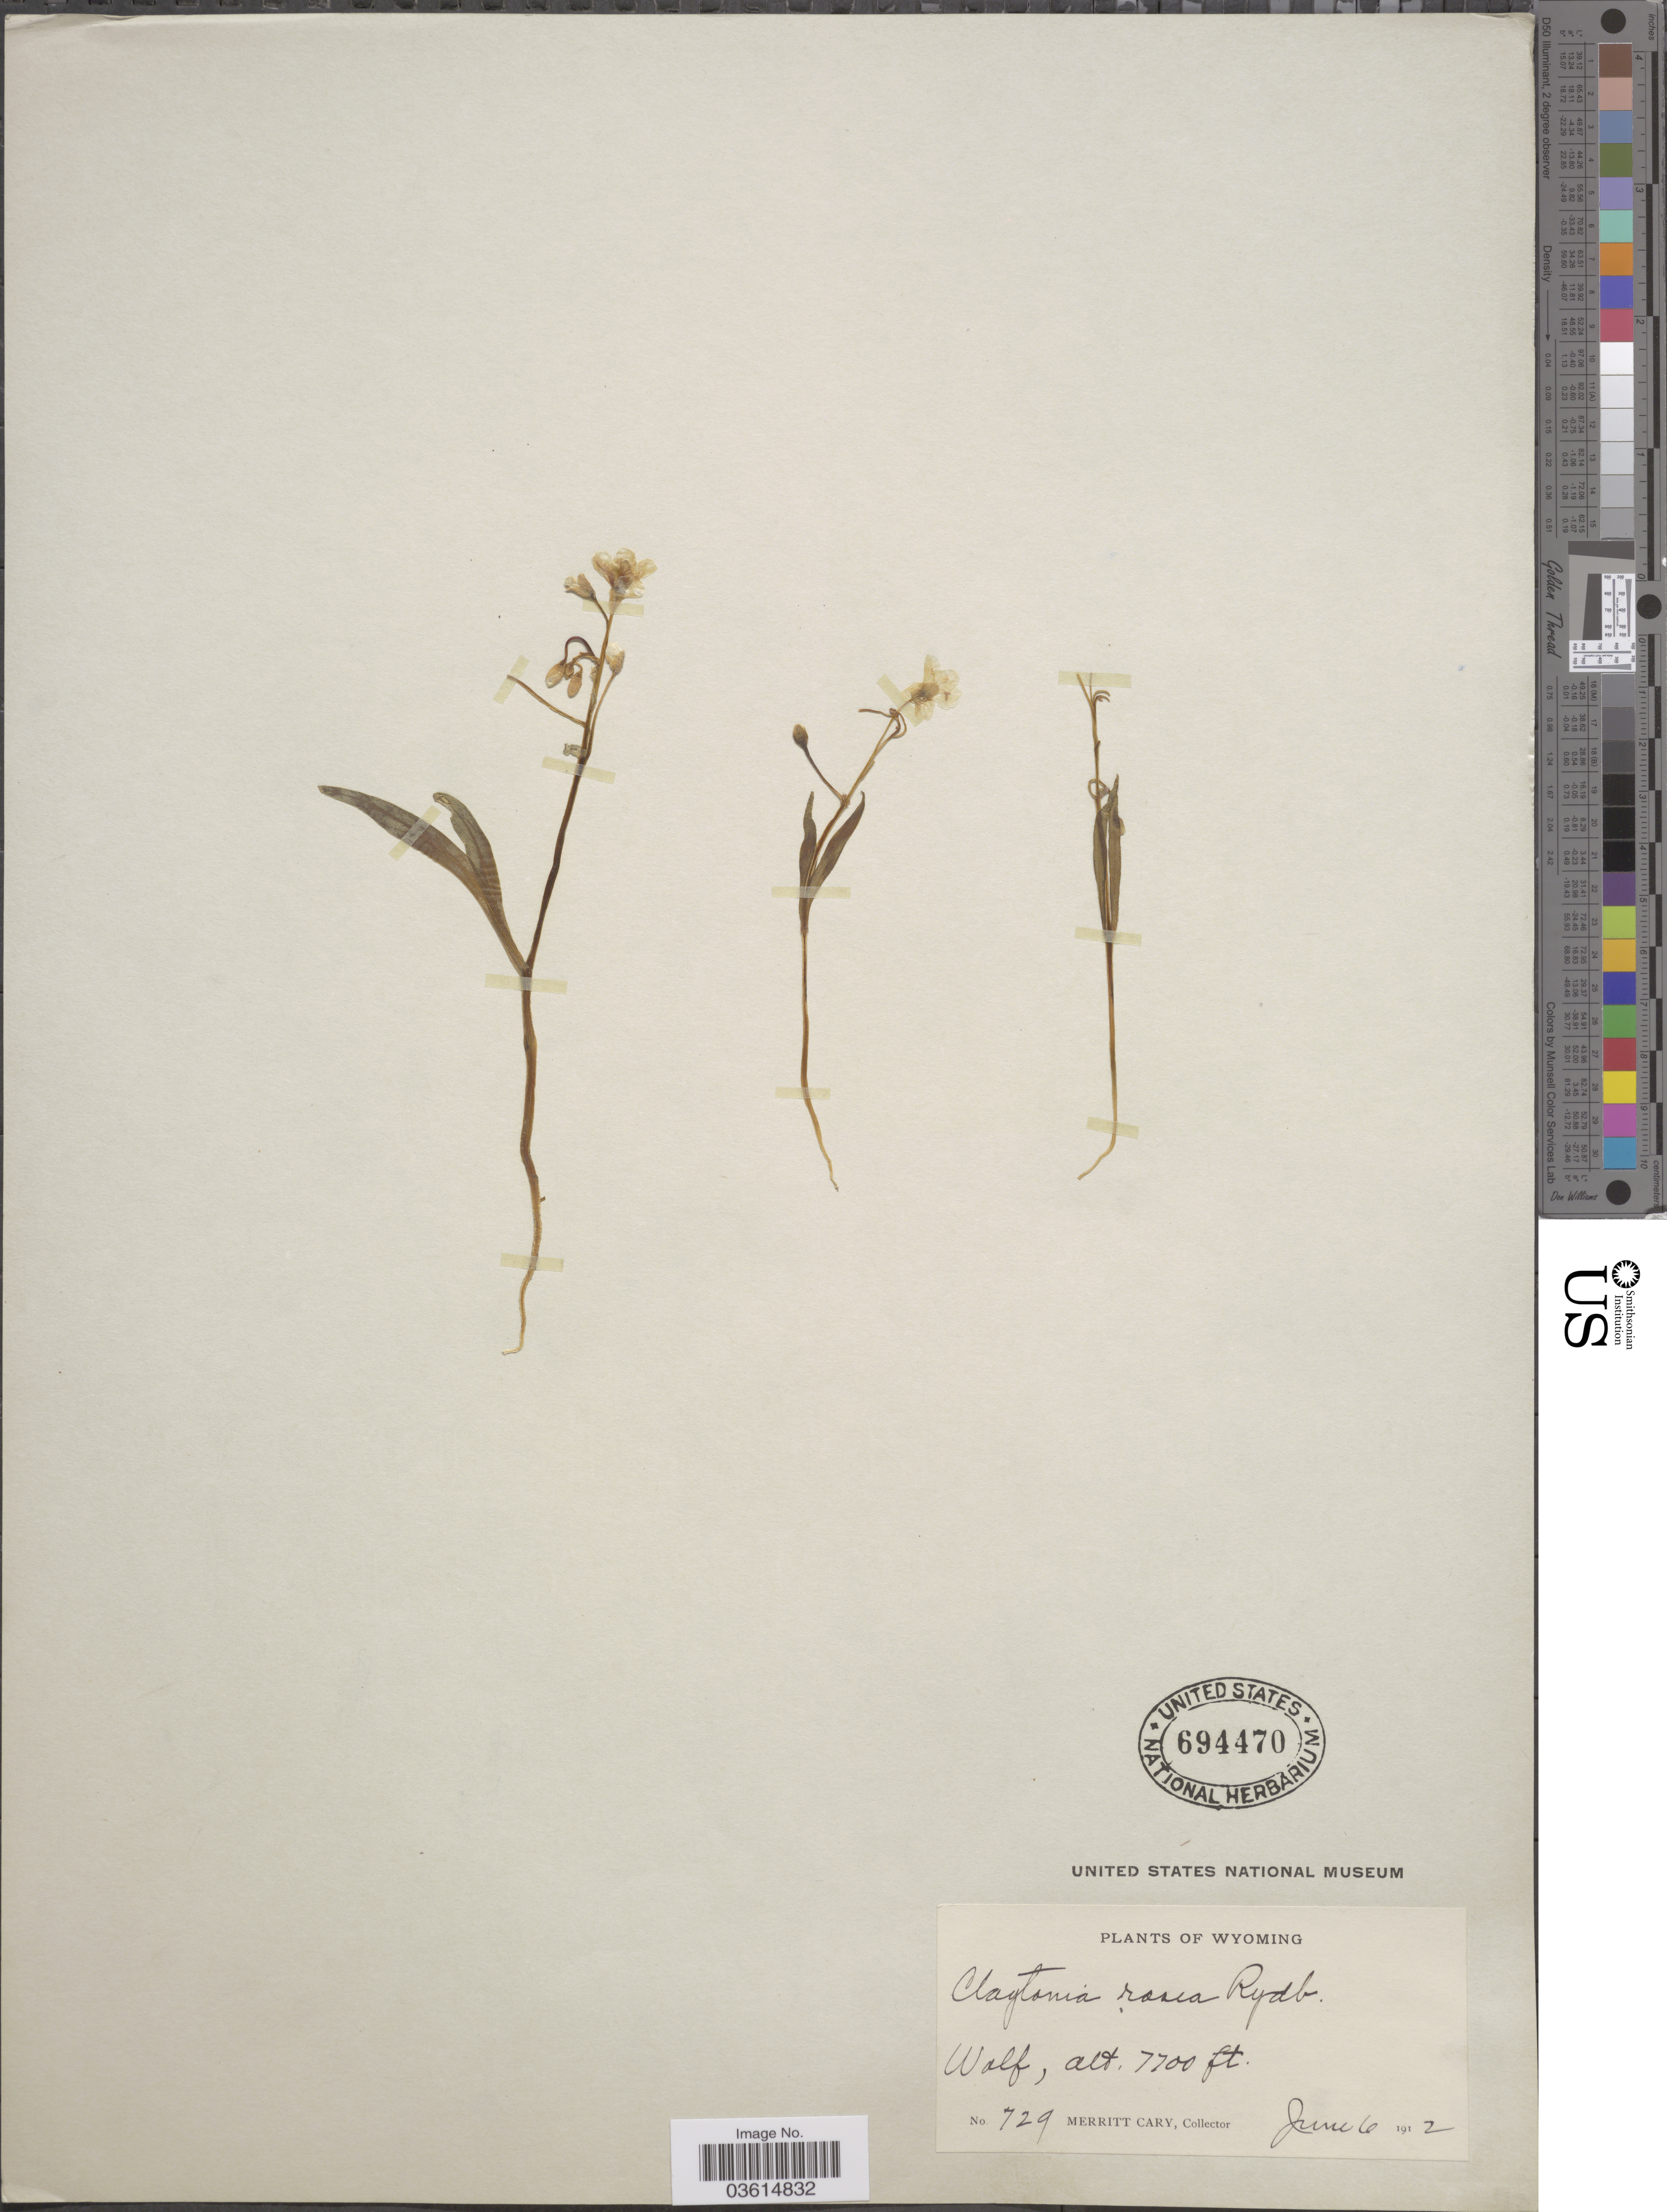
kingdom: Plantae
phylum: Tracheophyta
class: Magnoliopsida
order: Caryophyllales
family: Montiaceae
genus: Claytonia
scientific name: Claytonia rosea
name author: Rydb.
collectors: M. Cary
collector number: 729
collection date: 1912-06-06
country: United States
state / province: Wyoming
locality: Wolf.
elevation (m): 2347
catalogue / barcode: US 694470